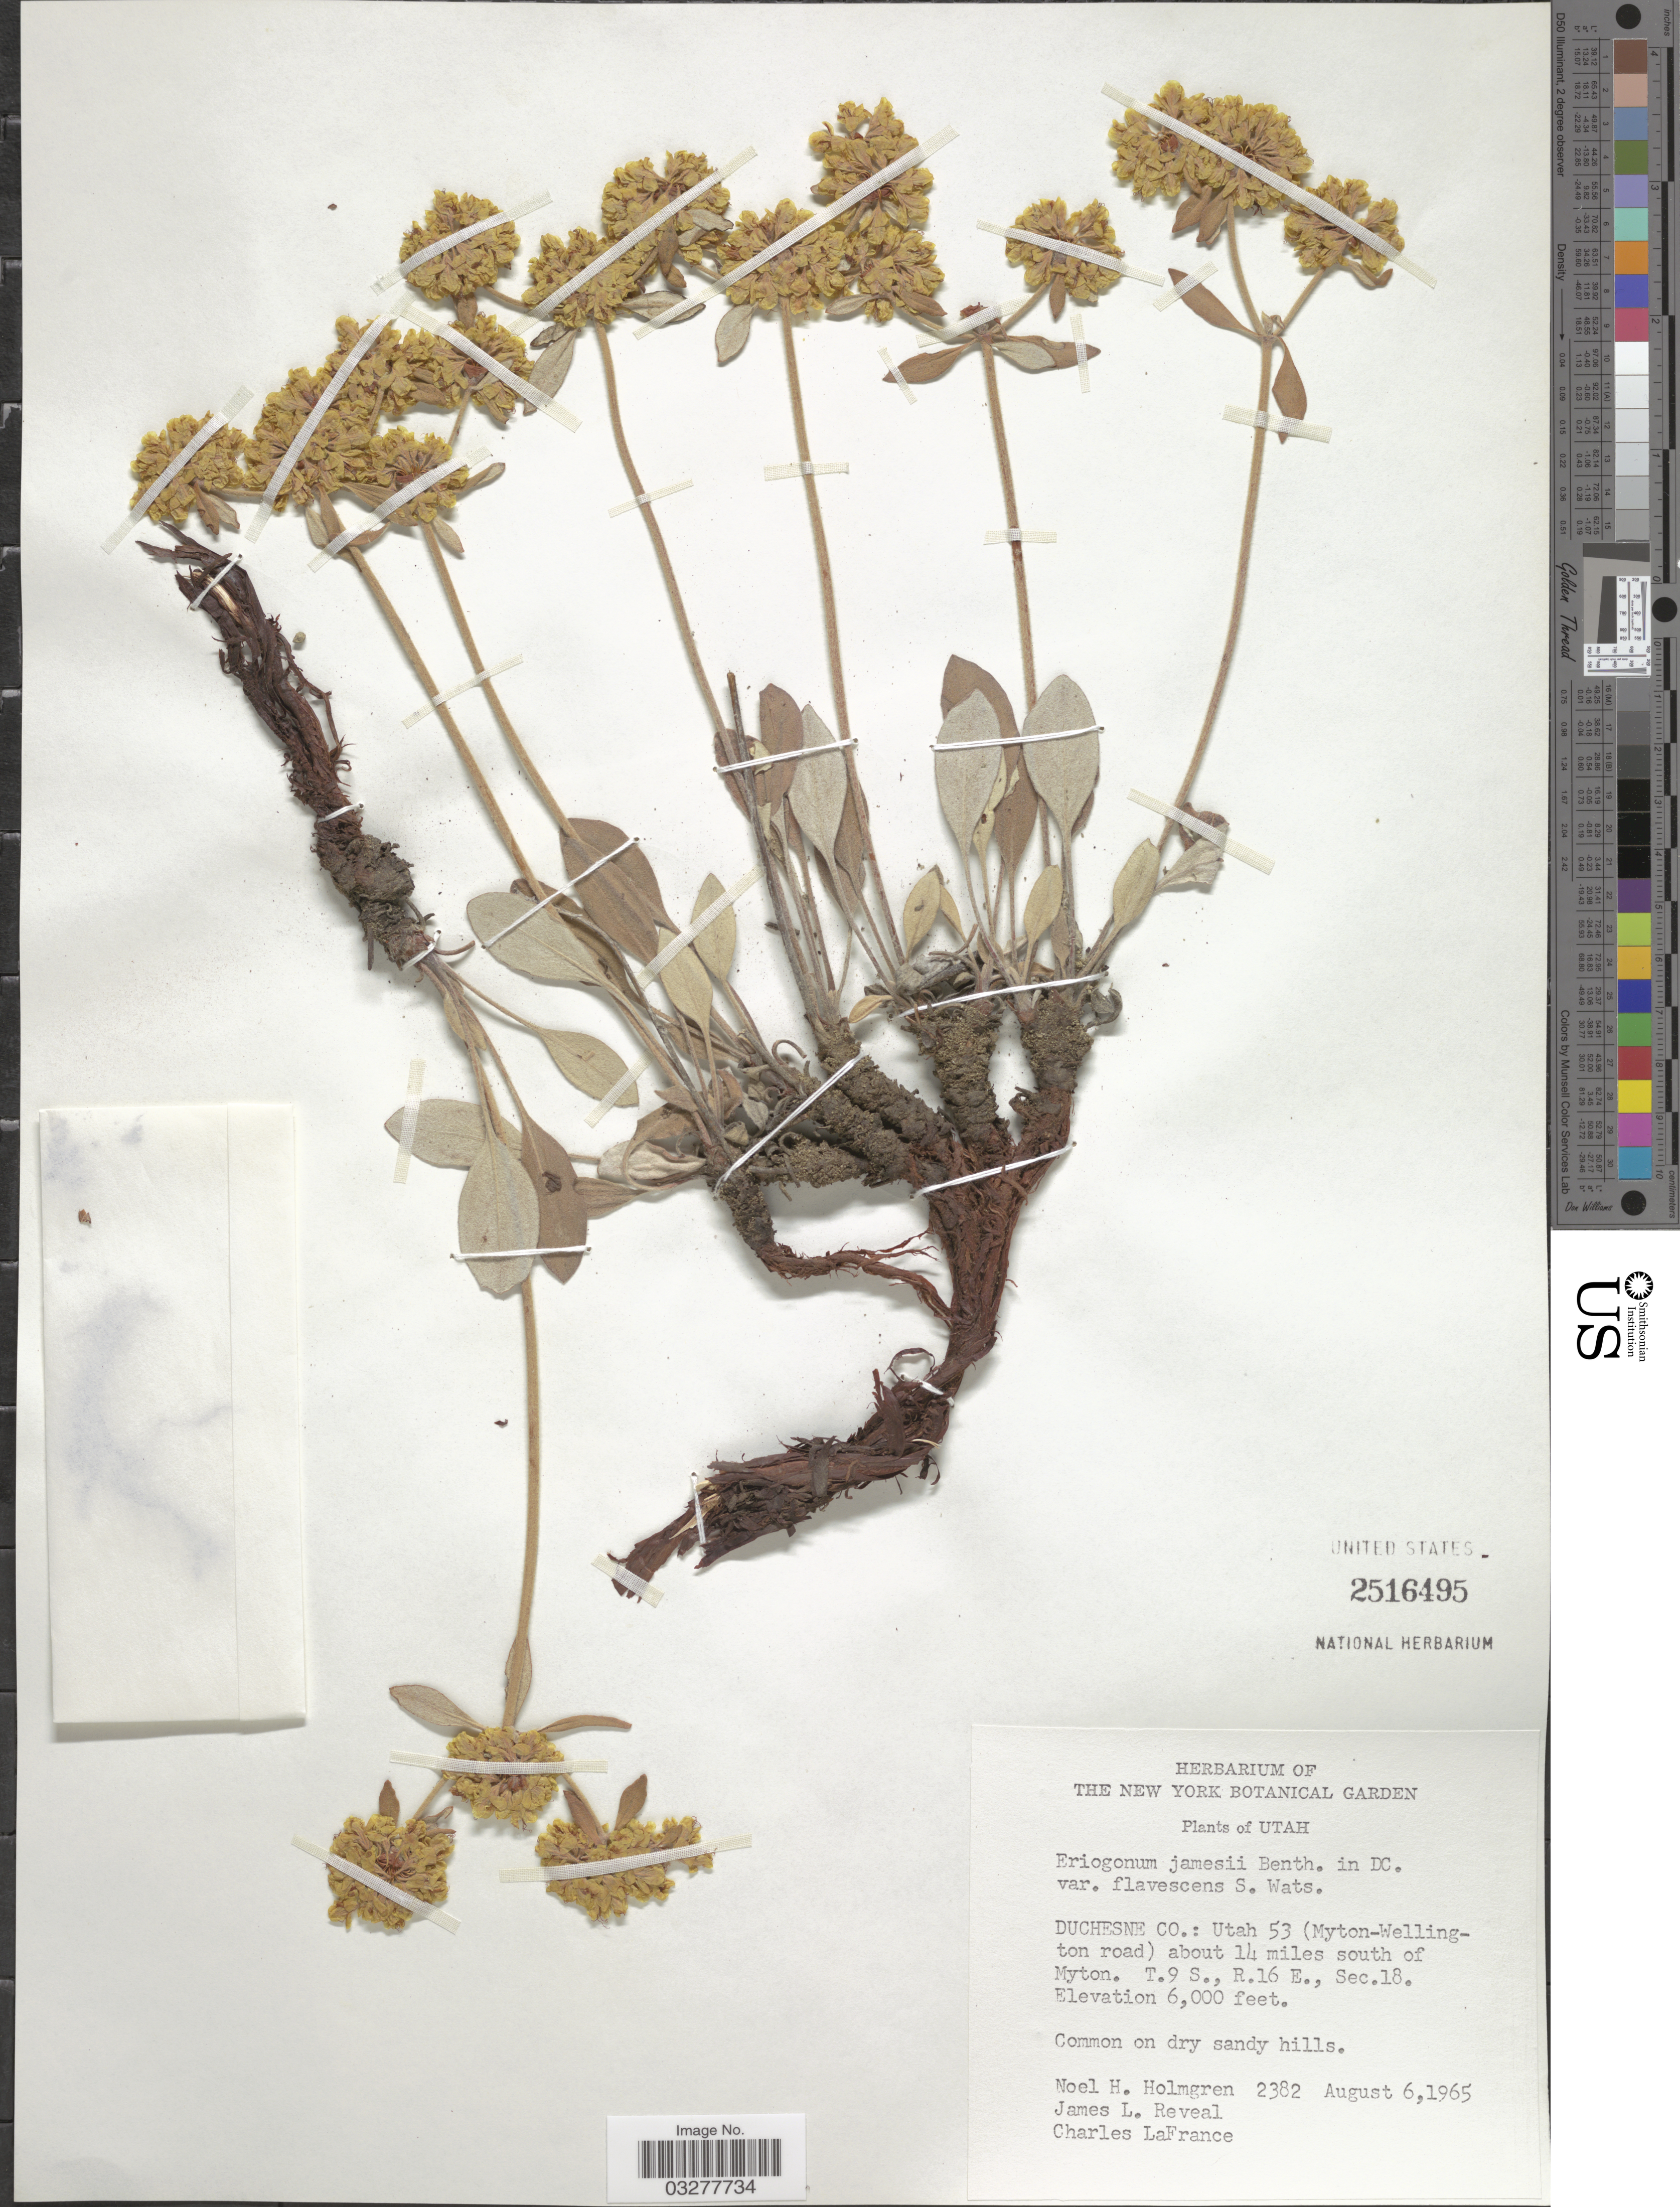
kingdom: Plantae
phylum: Tracheophyta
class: Magnoliopsida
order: Caryophyllales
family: Polygonaceae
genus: Eriogonum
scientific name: Eriogonum jamesii var. flavescens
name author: S. Watson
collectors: N. H. Holmgren, J. L. Reveal & C. LaFrance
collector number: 2382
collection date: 1965-08-06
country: United States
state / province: Utah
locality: Duchesne Co.: Utah 53 (Myton-Wellington road) about 14 miles south of Myton. T.9S, R.16E, Sec.18.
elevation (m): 1829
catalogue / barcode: US 2516495